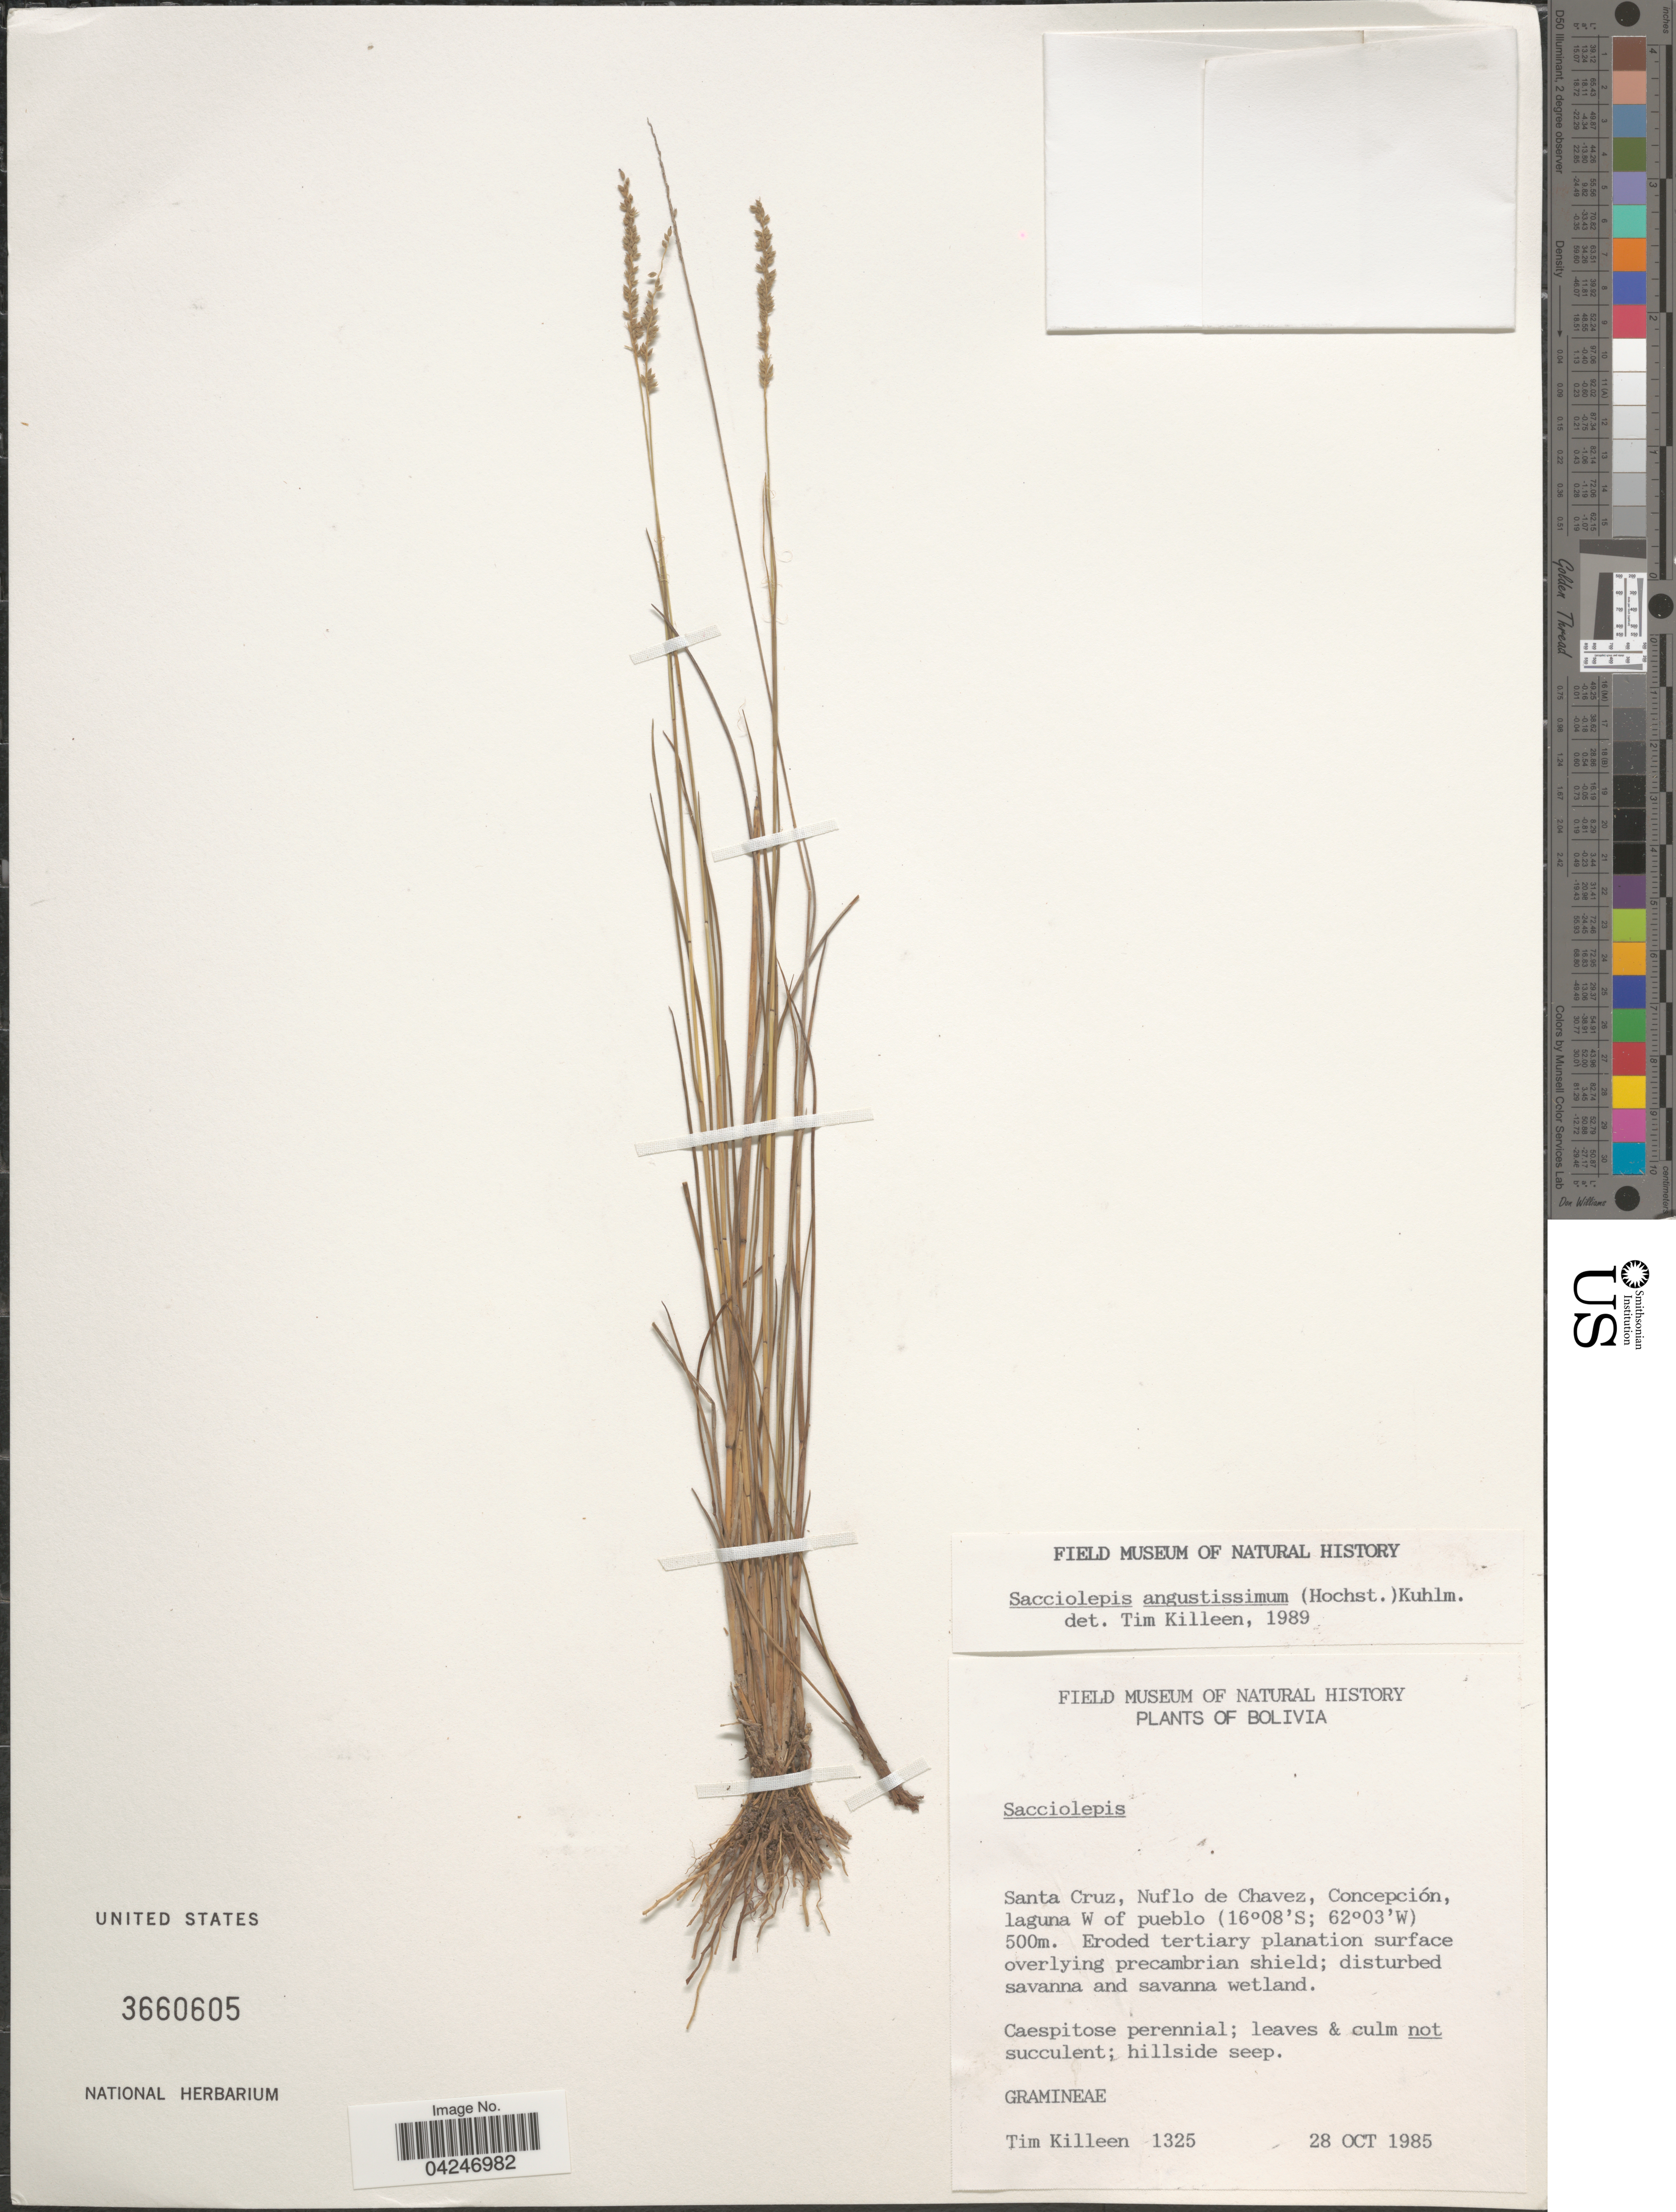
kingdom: Plantae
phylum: Tracheophyta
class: Liliopsida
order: Poales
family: Poaceae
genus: Sacciolepis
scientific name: Sacciolepis angustissima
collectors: T. J. Killeen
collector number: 1325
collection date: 1985-10-28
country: Bolivia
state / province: Santa Cruz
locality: Nuflo de Chavez, Concepción, laguna W of pueblo. Eroded tertiary planation surface overlying precambrian shield; disturbed savanna and savanna wetland.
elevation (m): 500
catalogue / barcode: US 3660605